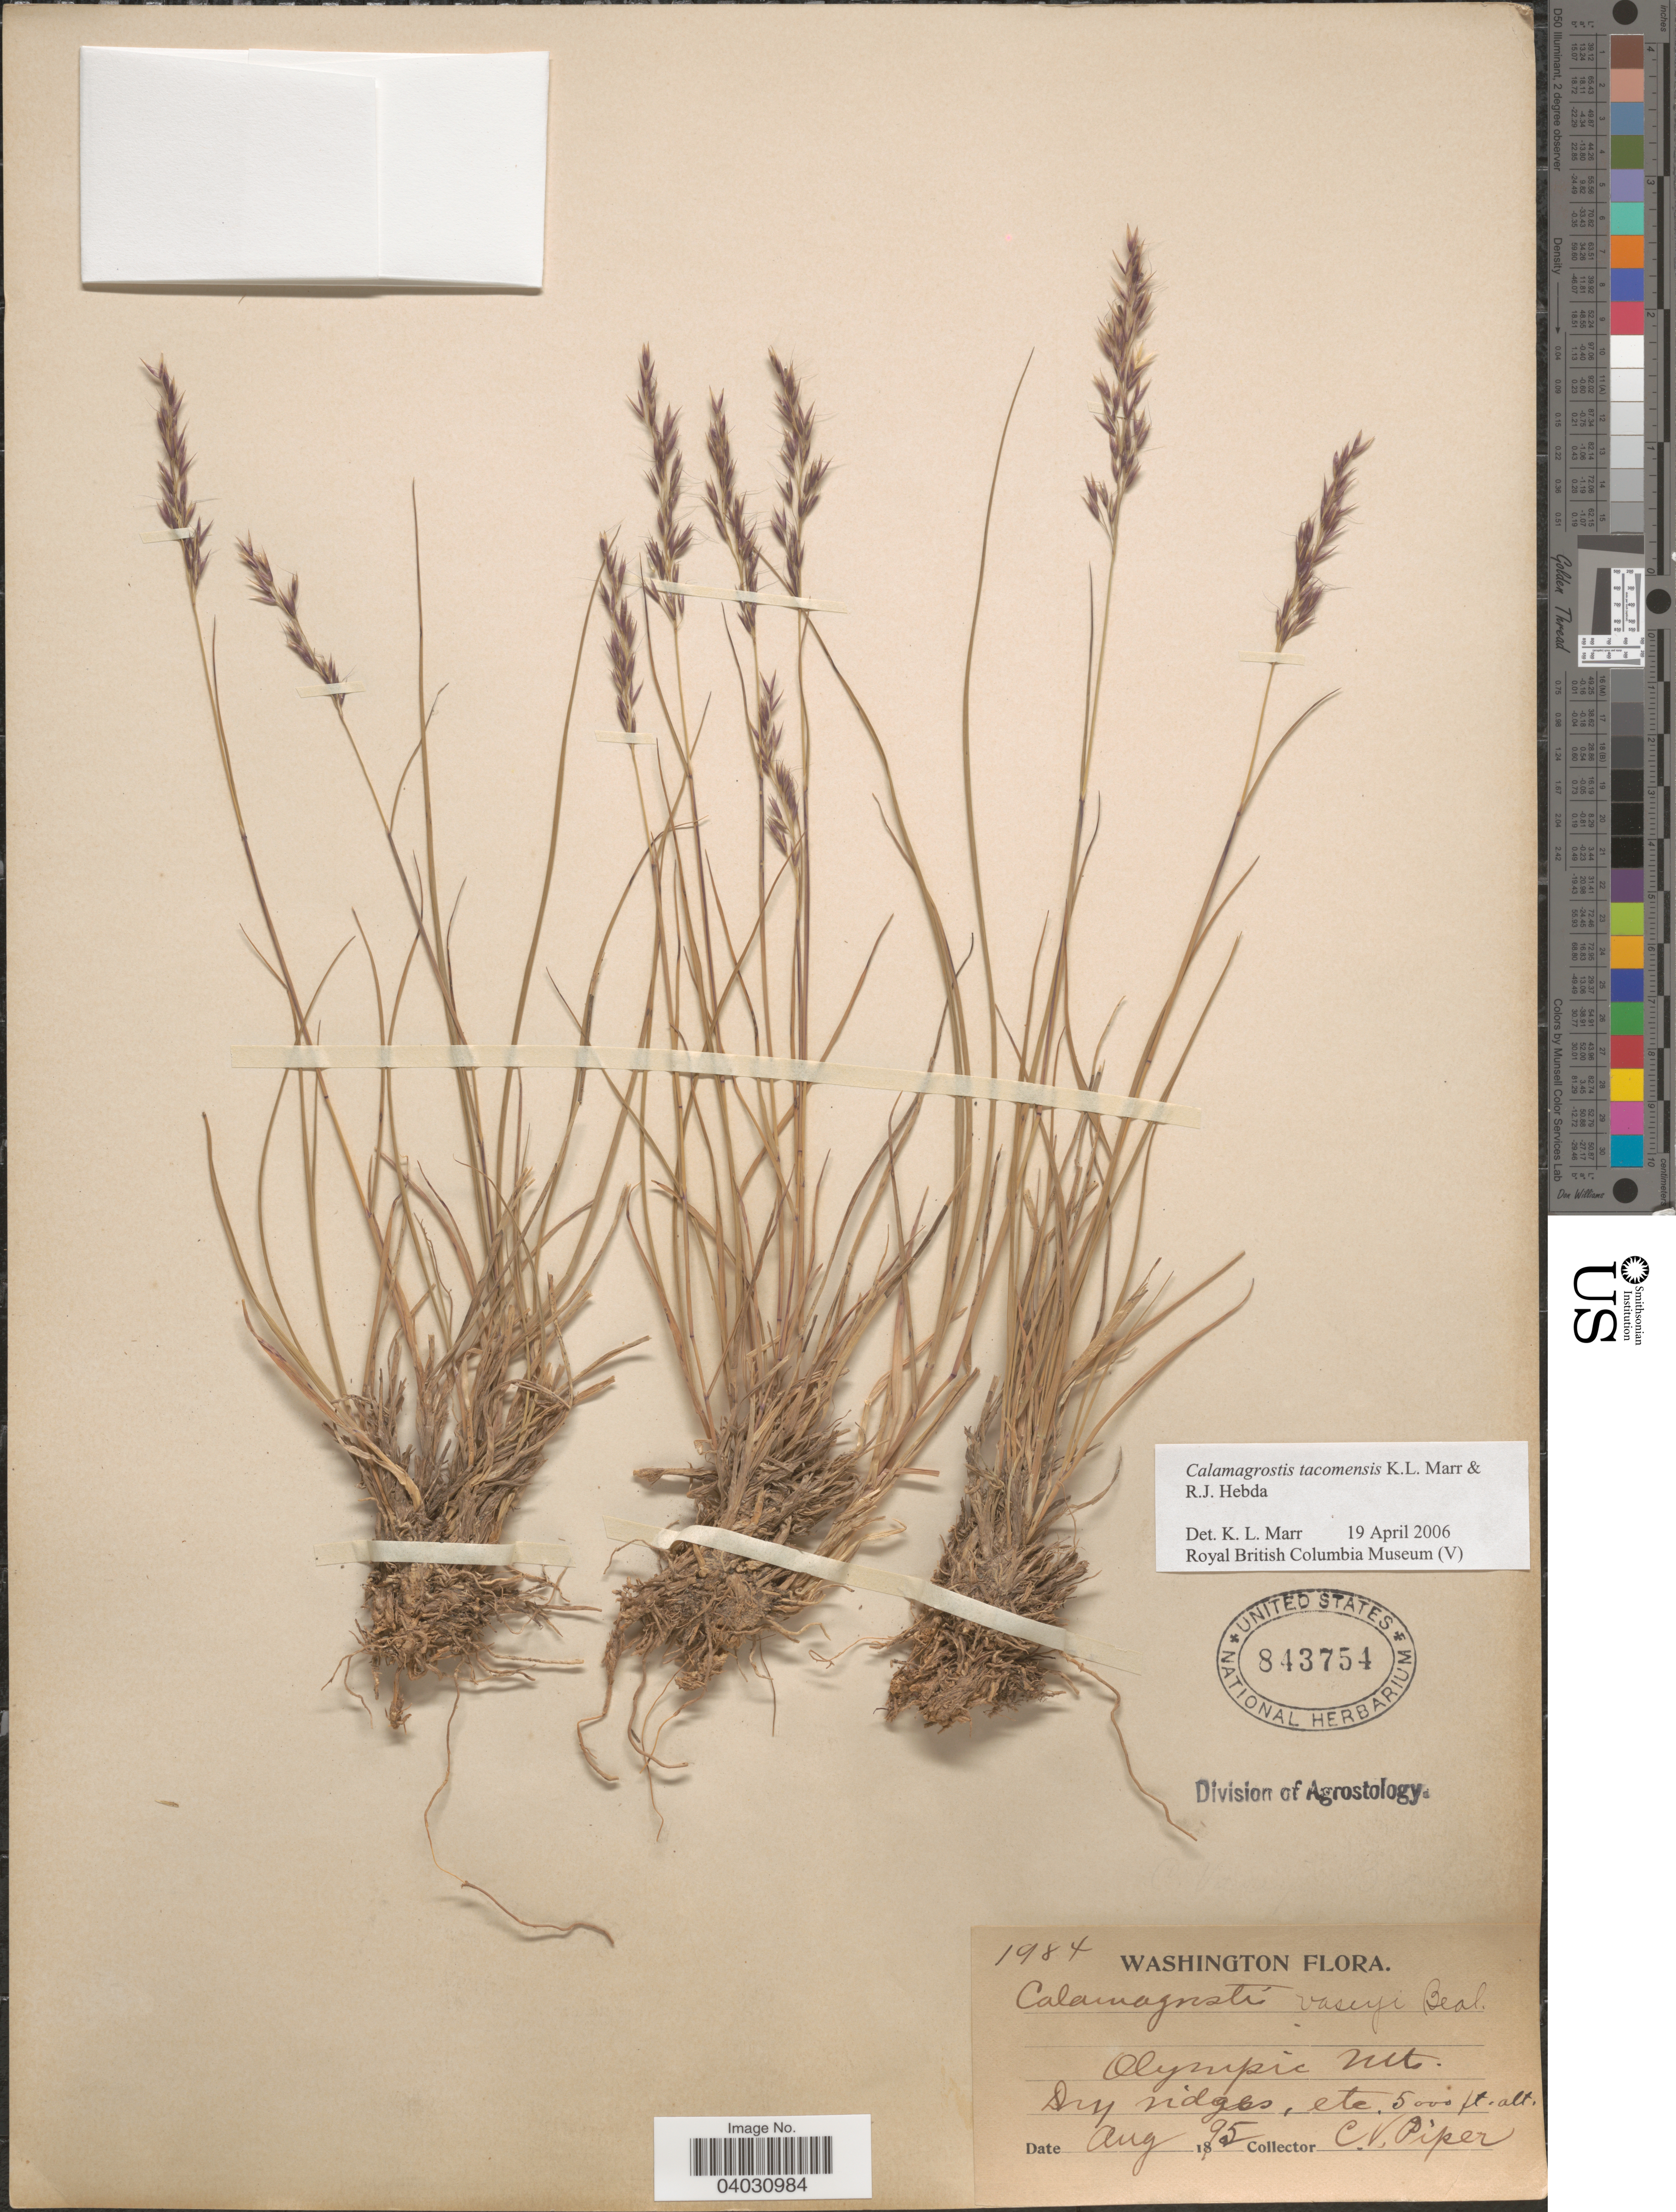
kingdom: Plantae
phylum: Tracheophyta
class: Liliopsida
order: Poales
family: Poaceae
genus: Calamagrostis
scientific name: Calamagrostis tacomensis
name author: K. Marr & Hebda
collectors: C. V. Piper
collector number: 1984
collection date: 1895-08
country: United States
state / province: Washington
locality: Olympic Mts.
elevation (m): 1524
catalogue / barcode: US 843754